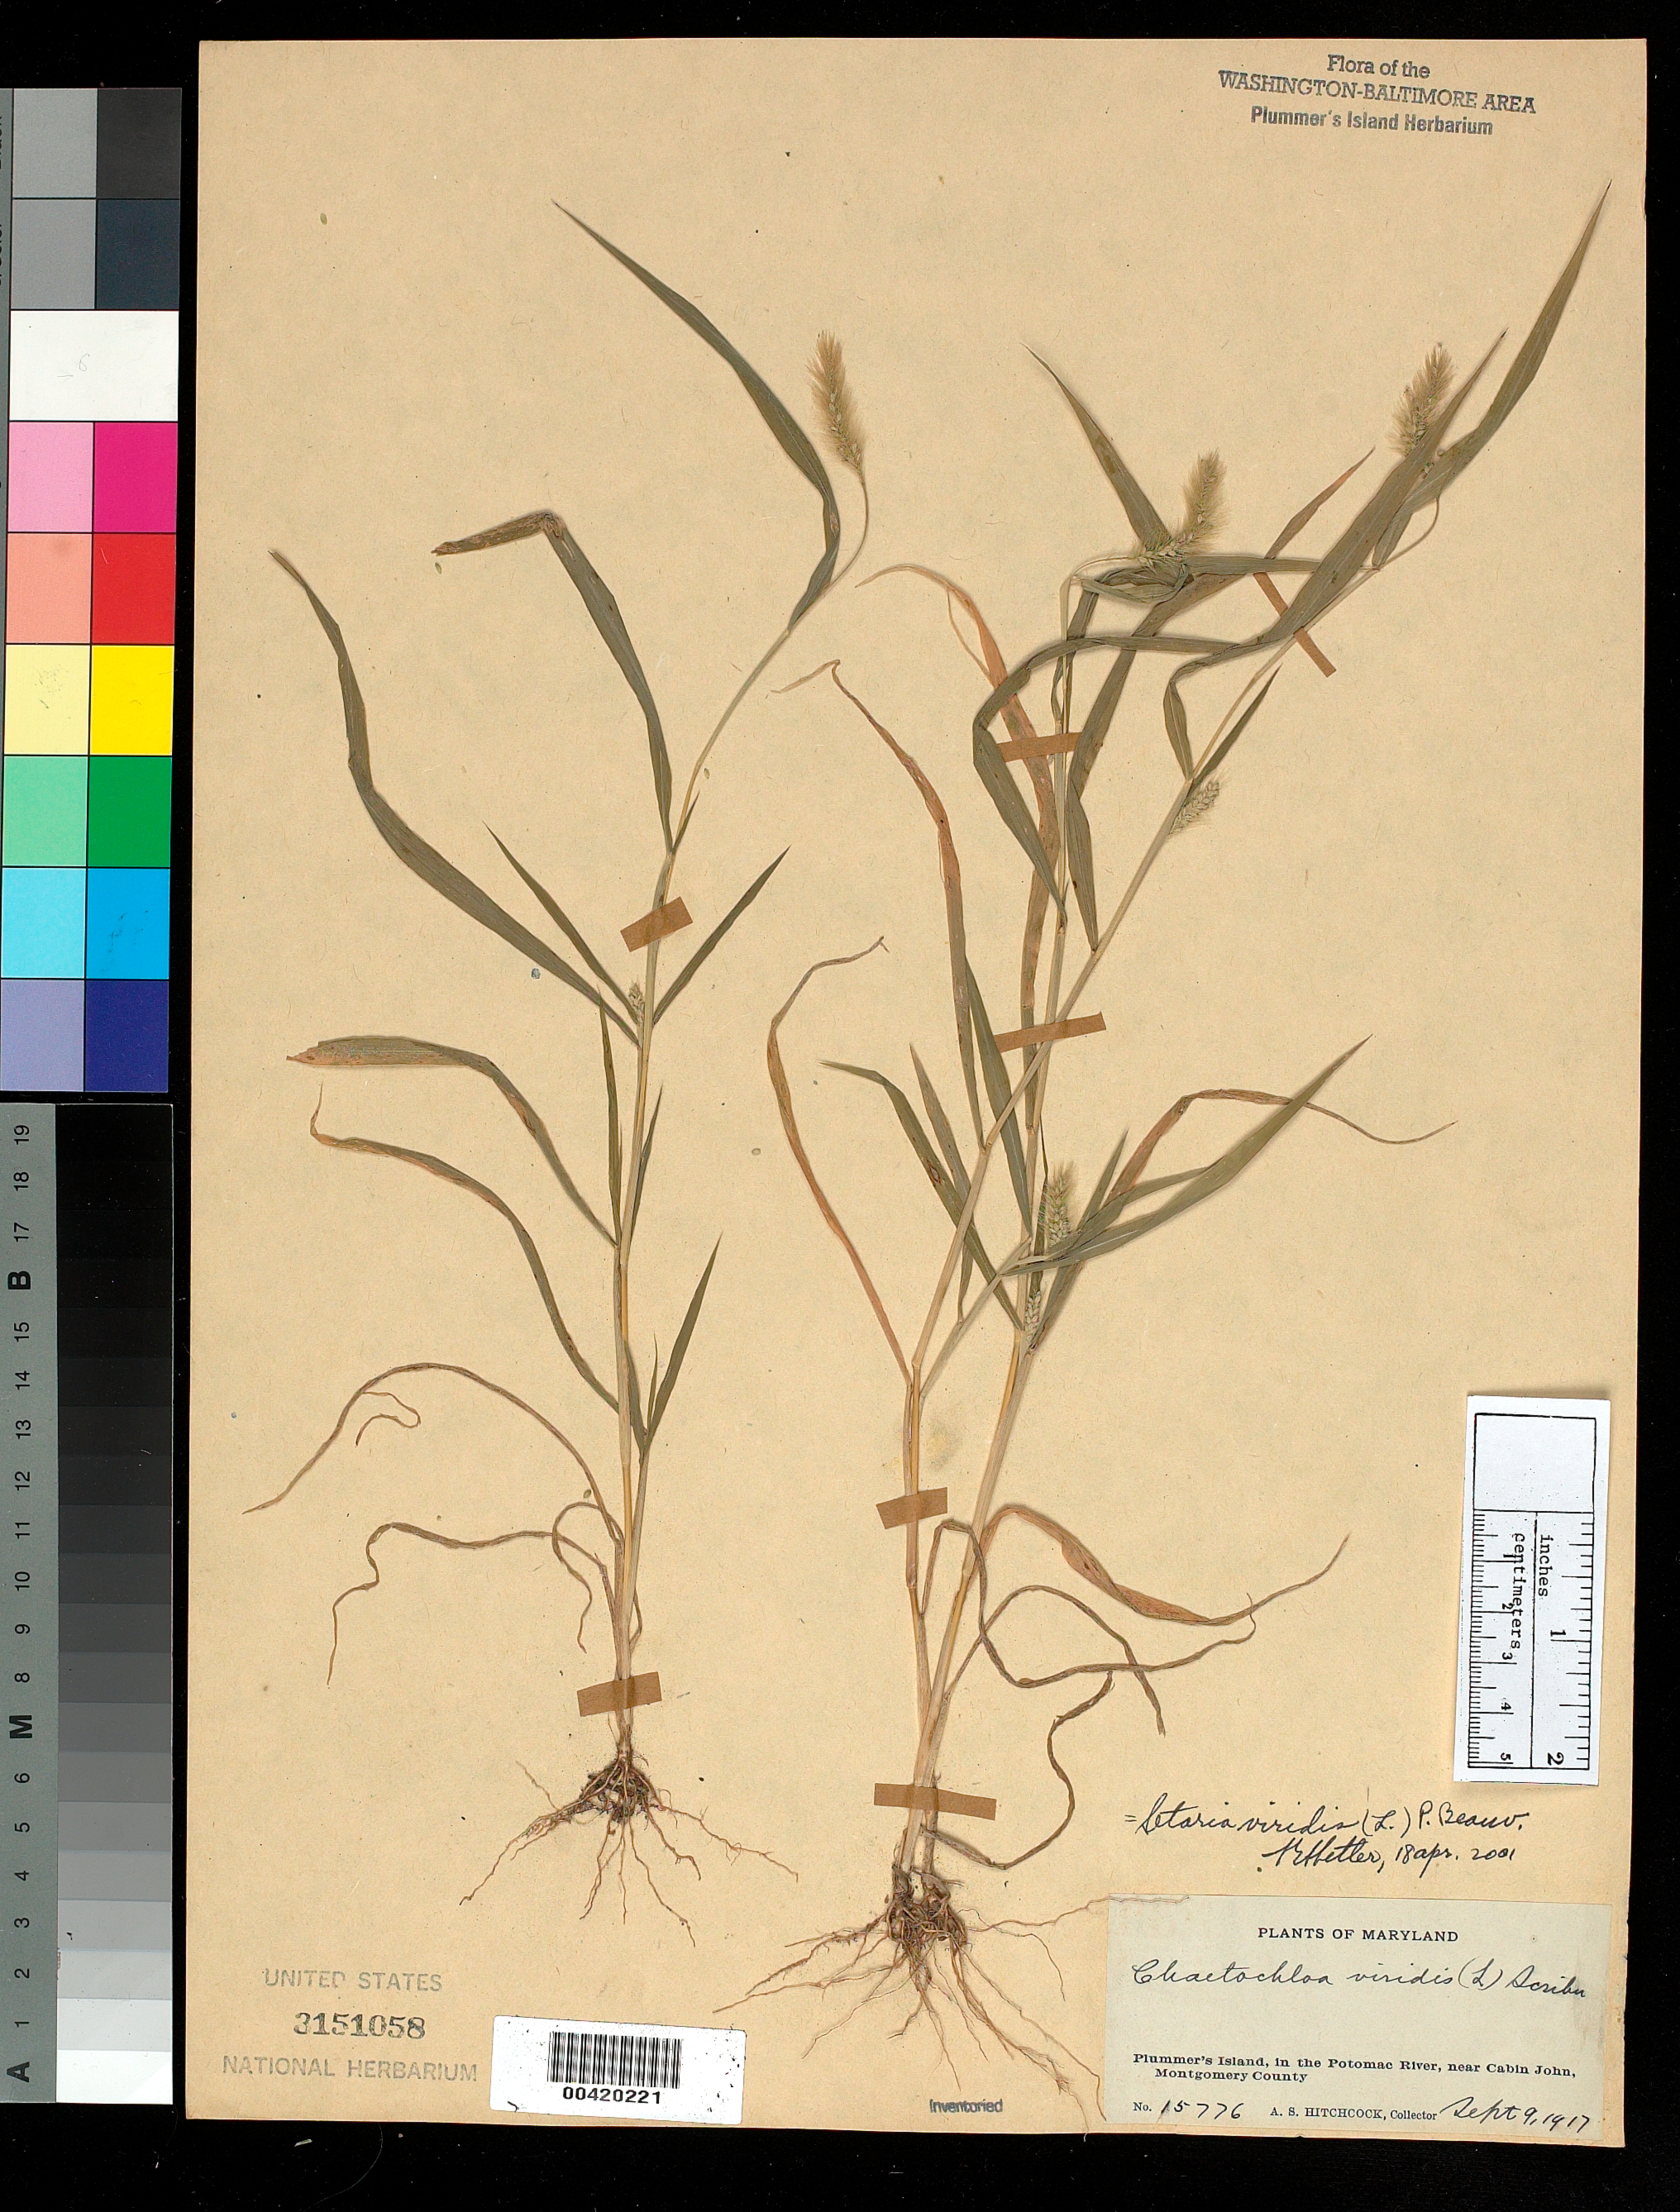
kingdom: Plantae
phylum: Tracheophyta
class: Liliopsida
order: Poales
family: Poaceae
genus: Setaria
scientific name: Setaria viridis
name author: (L.) P. Beauv.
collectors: A. S. Hitchcock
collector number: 15776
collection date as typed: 09 Sep 1917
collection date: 1917-09-09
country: United States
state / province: Maryland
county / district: Montgomery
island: Plummers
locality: Plummer's Island C. & O. Canal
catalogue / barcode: US 3151058